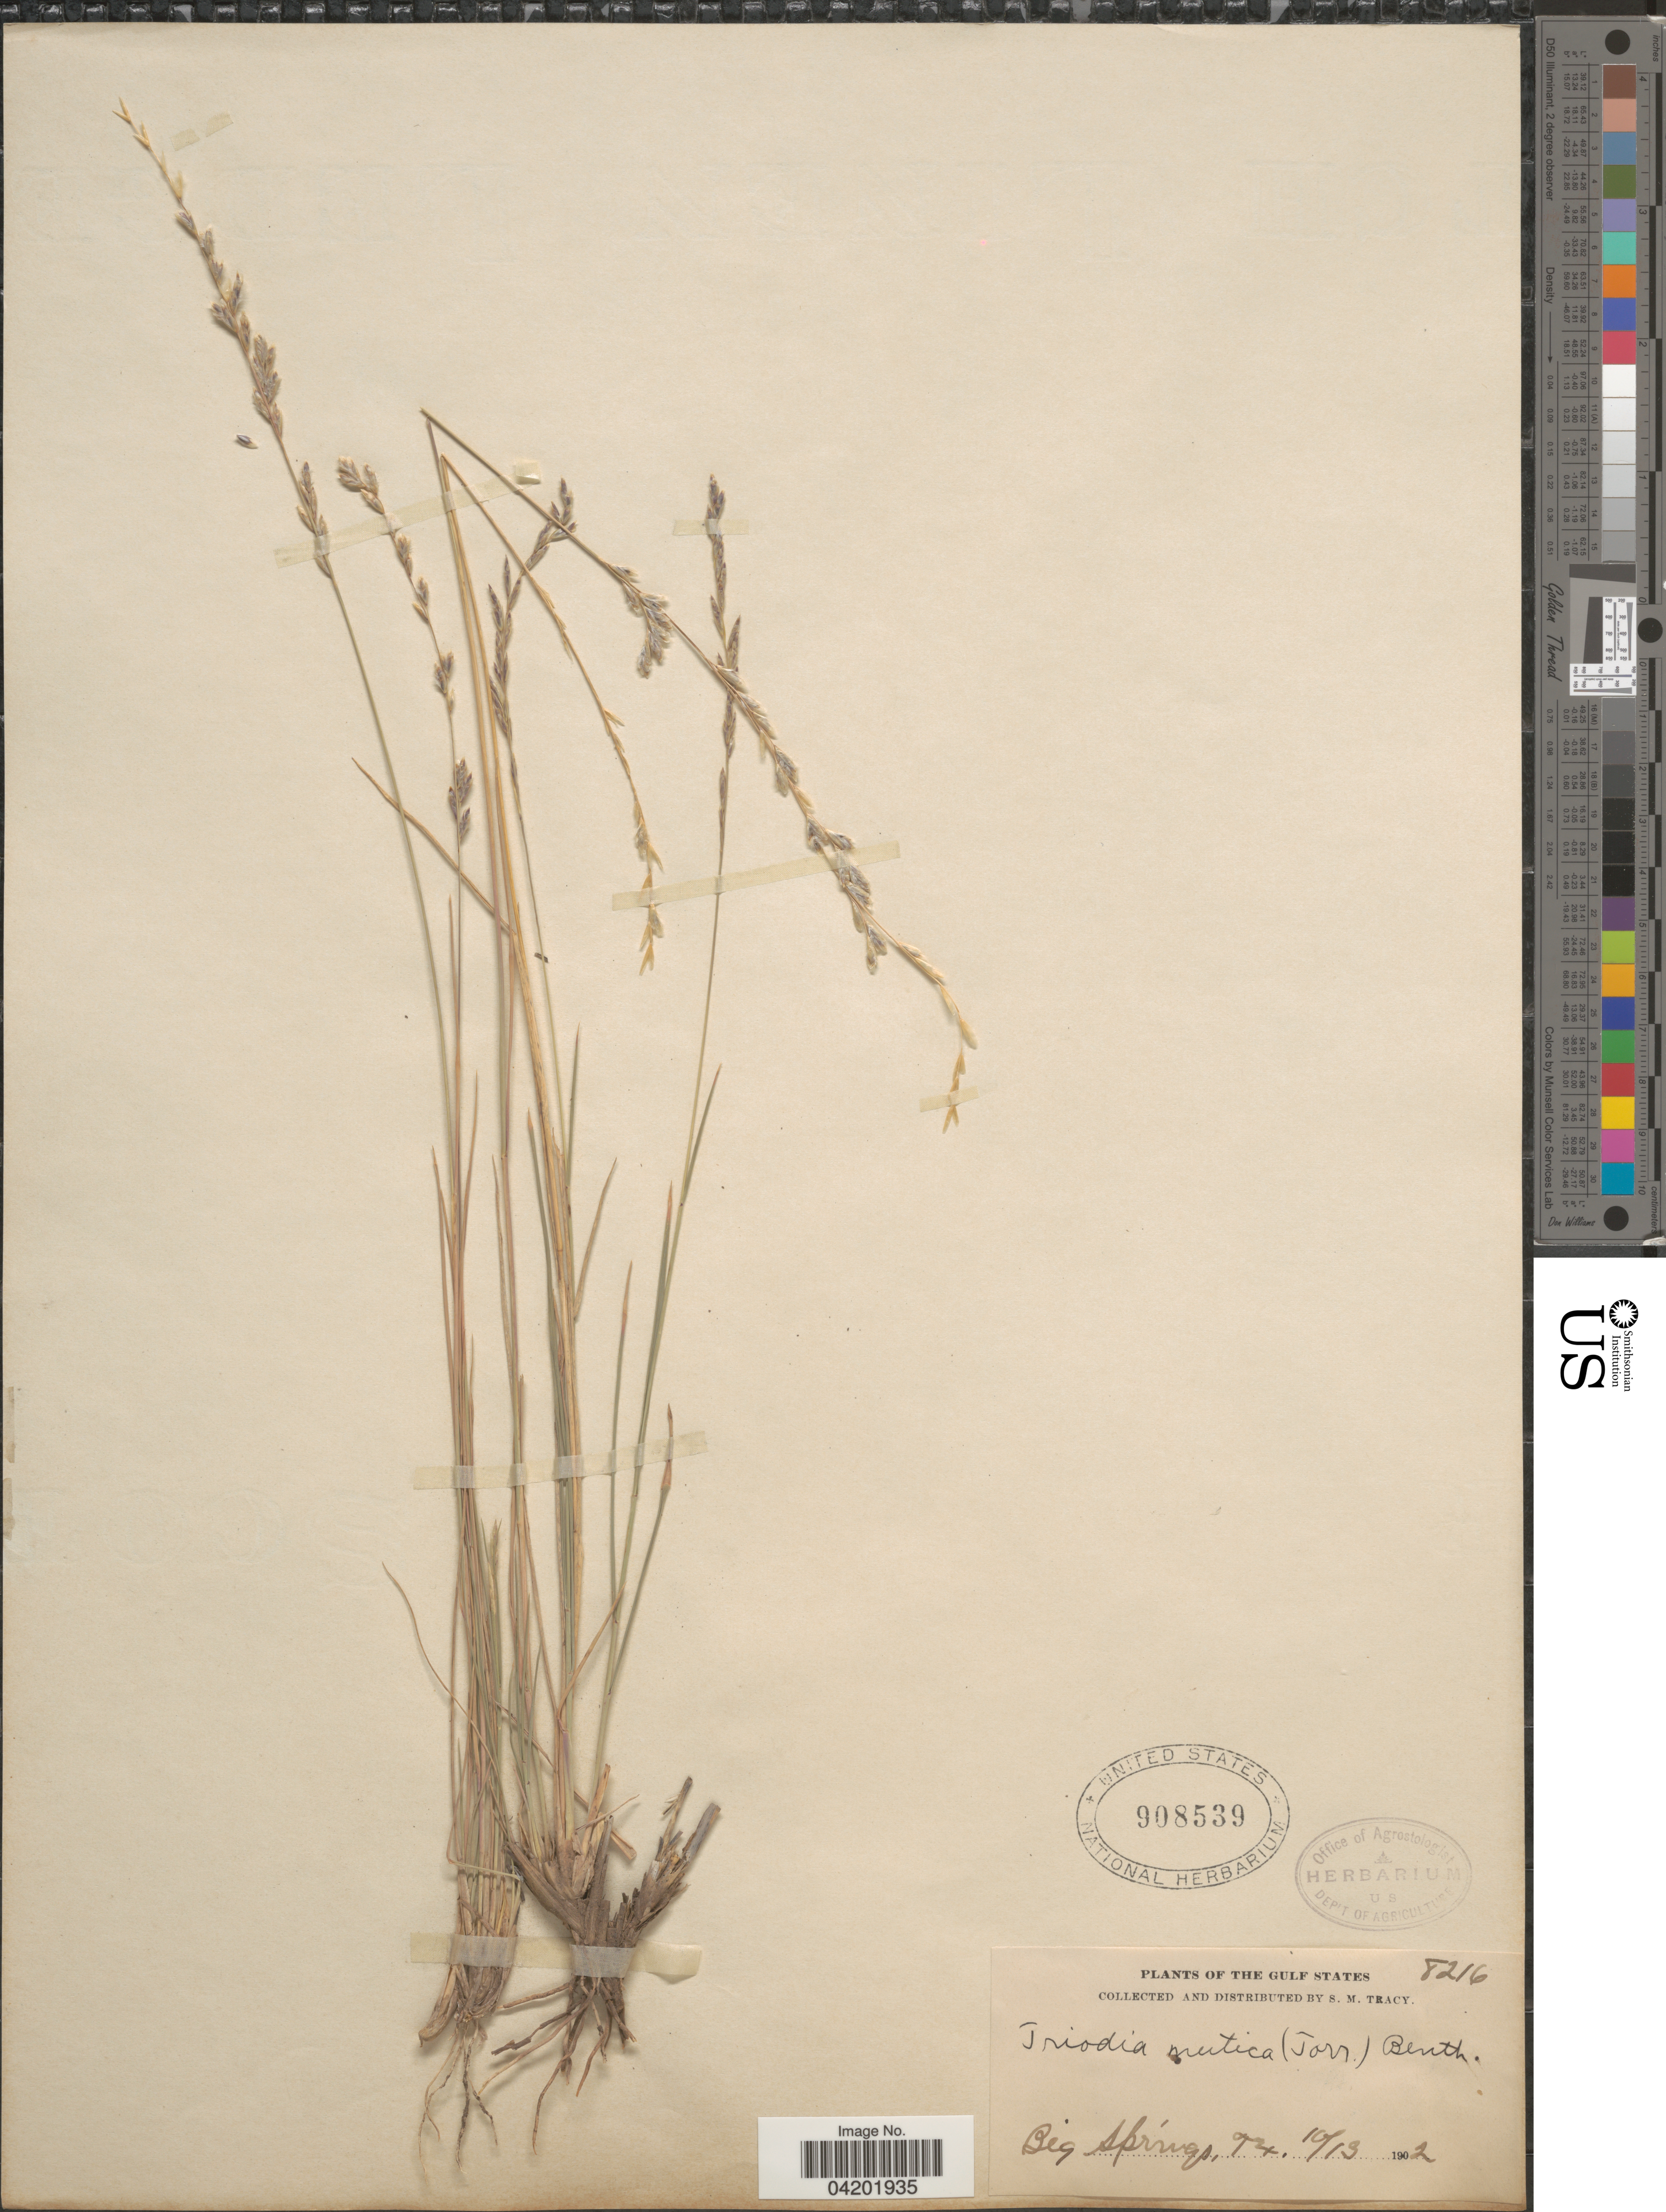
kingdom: Plantae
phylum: Tracheophyta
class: Liliopsida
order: Poales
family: Poaceae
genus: Tridentopsis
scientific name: Tridentopsis mutica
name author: (Torr.) P.M. Peterson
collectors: S. M. Tracy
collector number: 8216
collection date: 1902-10-13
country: United States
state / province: Texas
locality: The Gulf States. Big Springs.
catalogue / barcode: US 908539